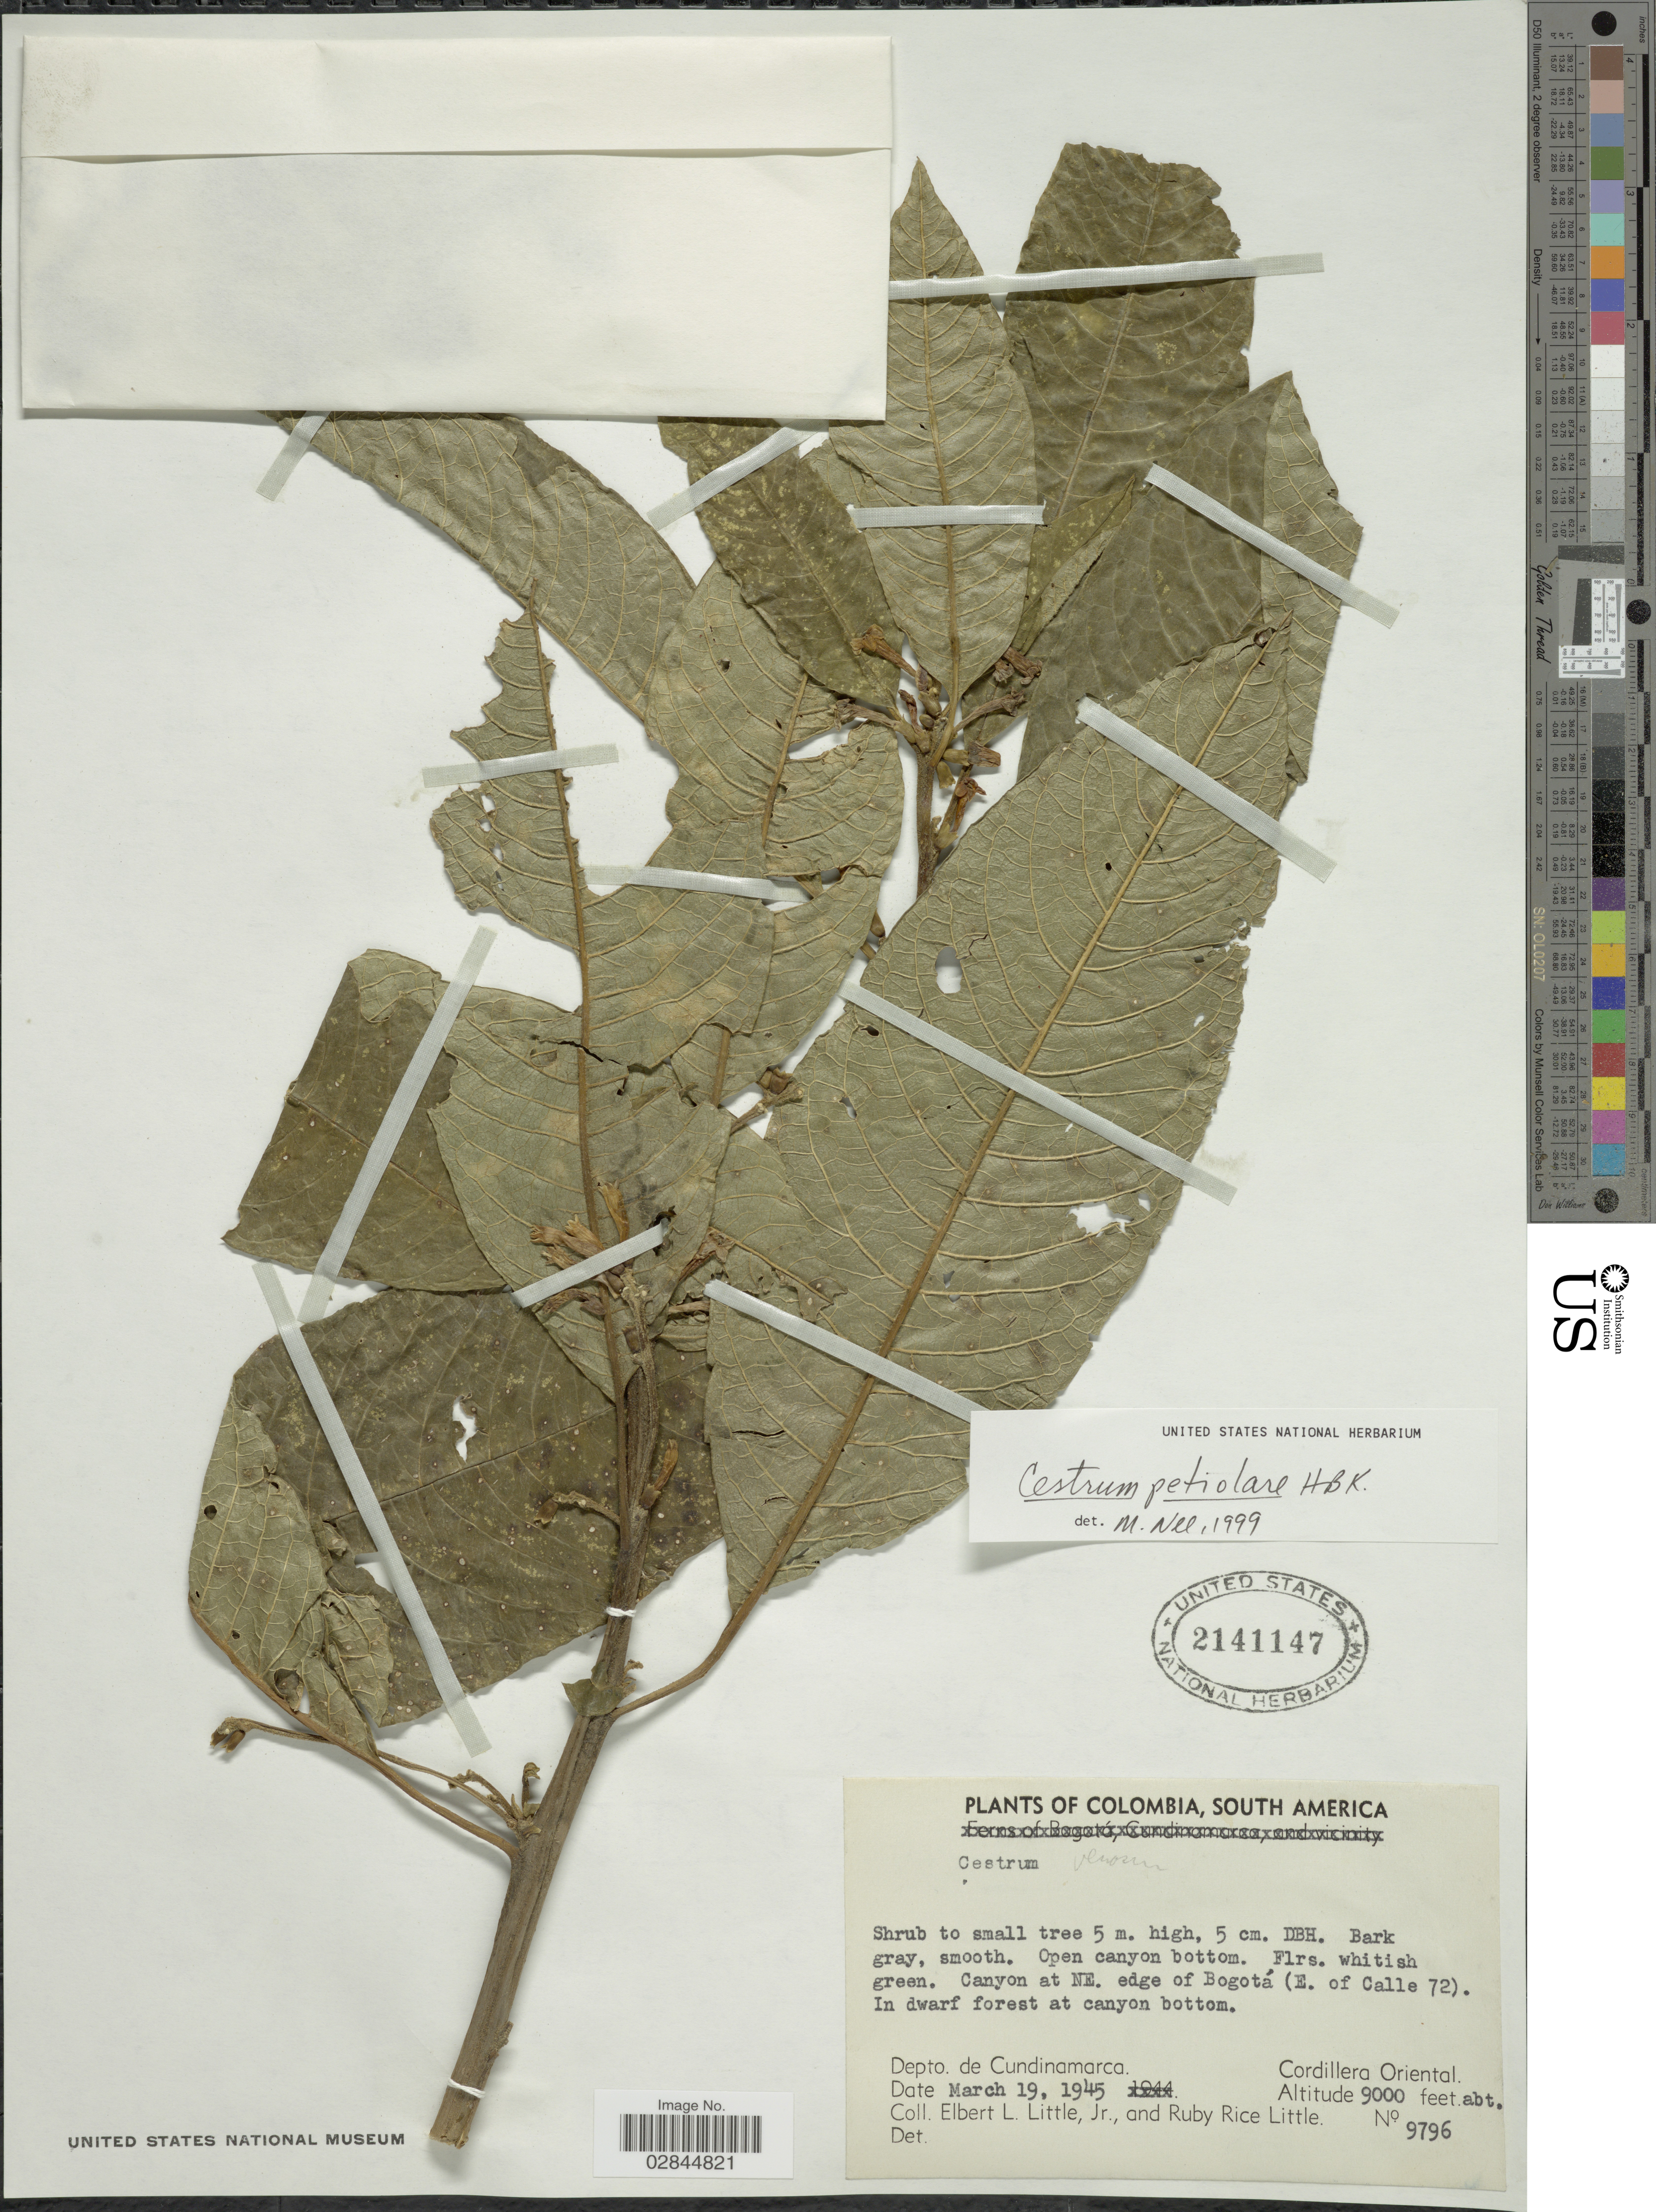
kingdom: Plantae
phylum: Tracheophyta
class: Magnoliopsida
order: Solanales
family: Solanaceae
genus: Cestrum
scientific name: Cestrum petiolare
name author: Kunth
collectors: E. L. Little & R. R. Little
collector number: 9796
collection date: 1945-03-19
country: Colombia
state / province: Cundinamarca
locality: Canyon at NE. edge of Bogotá (E. of Calle 72). In dwarf forest at canyon bottom. Depto. de Cundinamarca. Cordillera Oriental.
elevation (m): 2743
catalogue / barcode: US 2141147